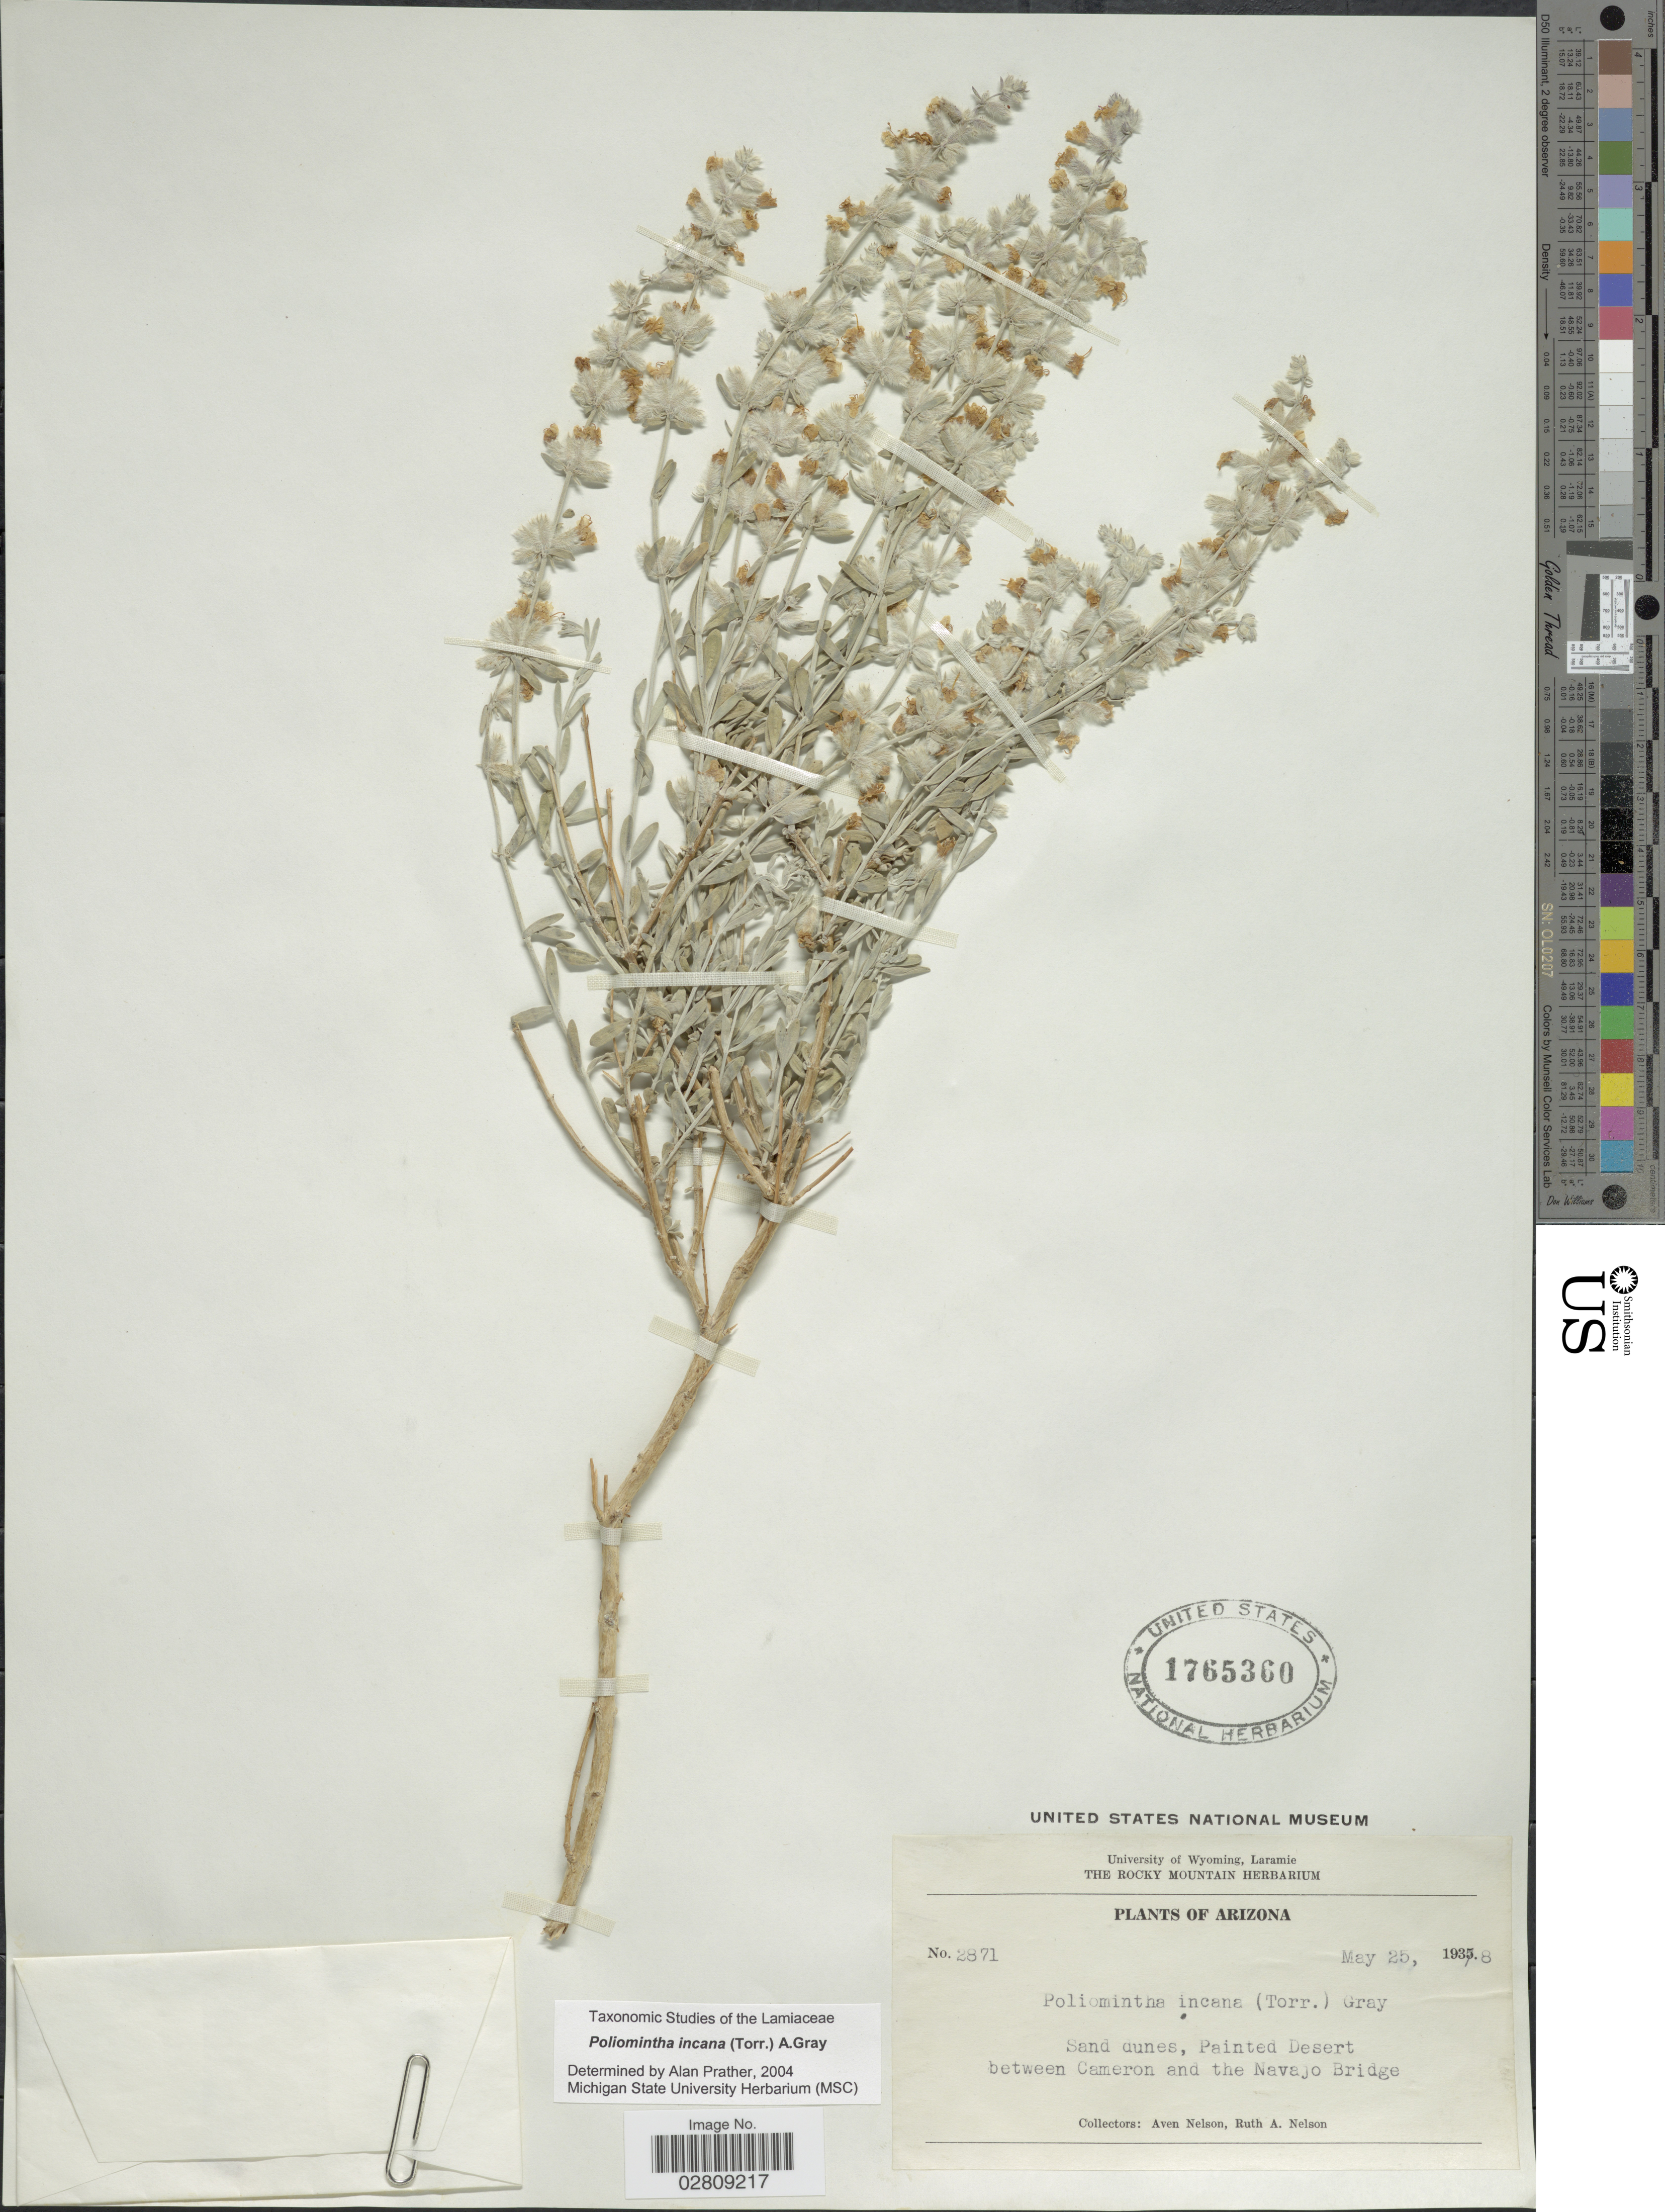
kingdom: Plantae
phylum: Tracheophyta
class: Magnoliopsida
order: Lamiales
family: Lamiaceae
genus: Poliomintha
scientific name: Poliomintha incana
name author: (Torr.) A. Gray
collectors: A. Nelson & R. A. Nelson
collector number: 2871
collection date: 1938-05-25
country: United States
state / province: Arizona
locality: Sand dunes, Painted Desert between Cameron and the Navajo Bridge.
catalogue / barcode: US 1765360